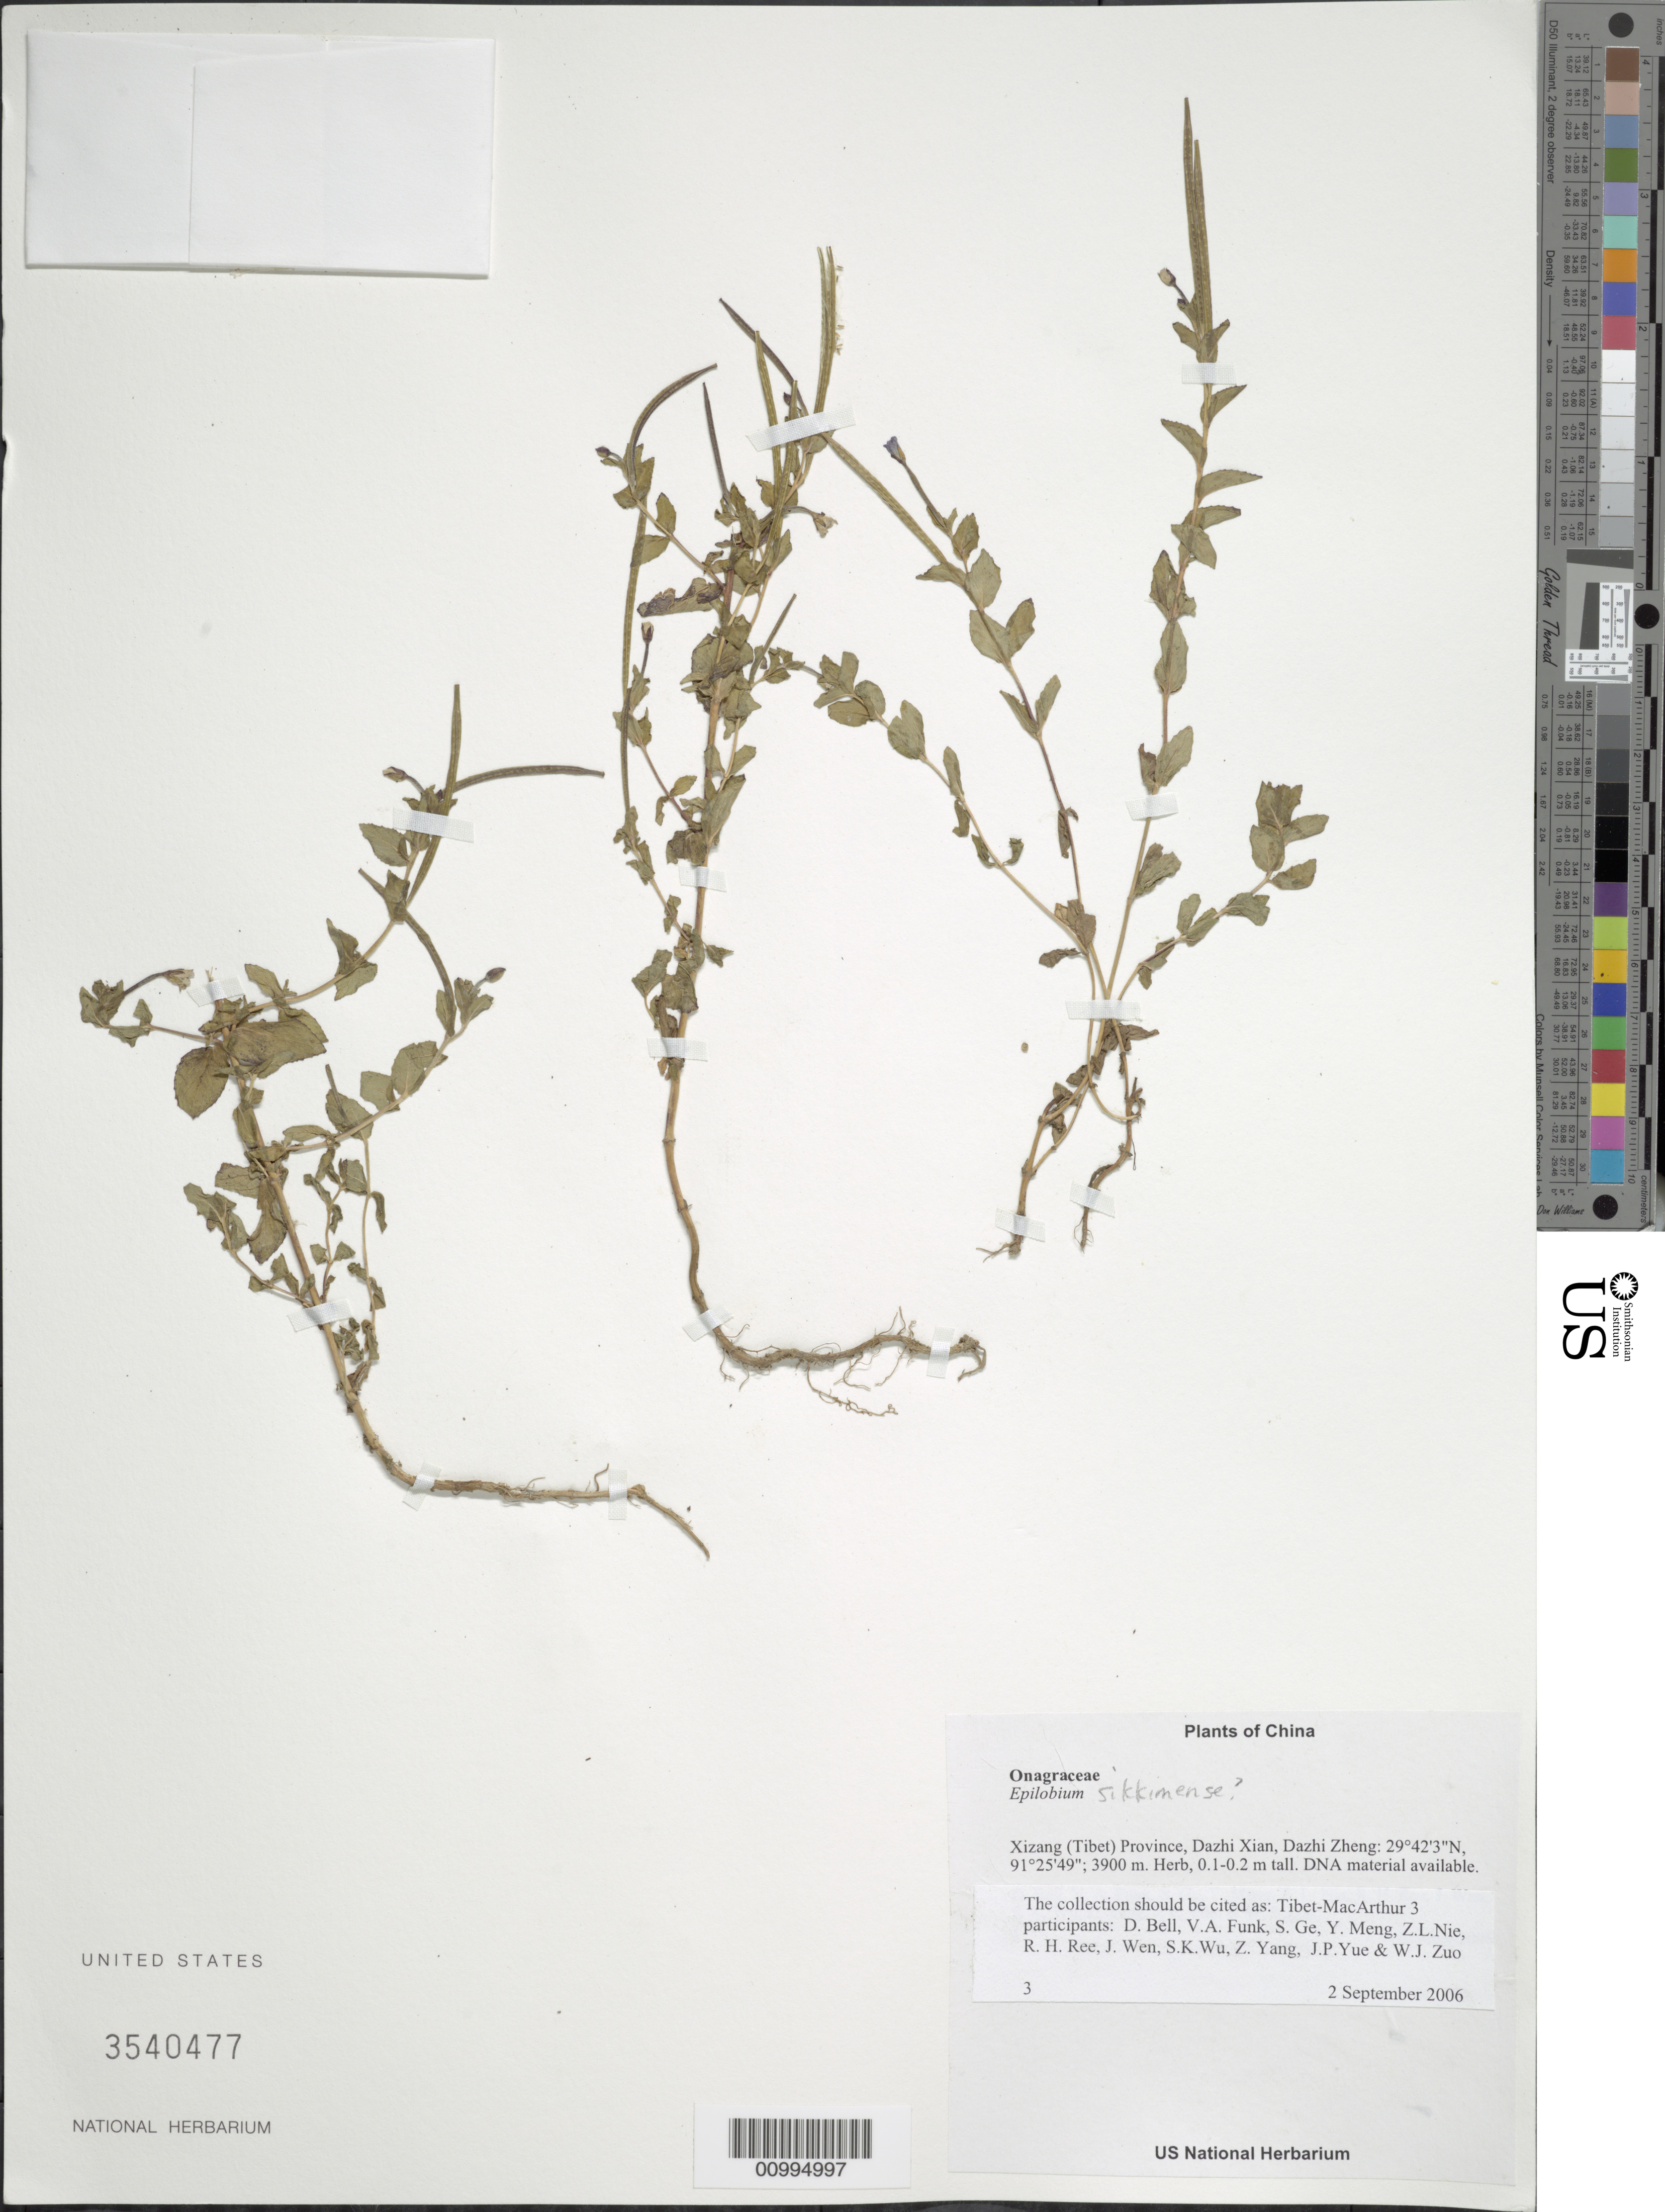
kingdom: Plantae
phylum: Tracheophyta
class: Magnoliopsida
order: Myrtales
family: Onagraceae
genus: Epilobium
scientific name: Epilobium sikkimense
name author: Hausskn.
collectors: Tibet-MacArthur, D. A. Bell, V. Funk, S. Ge, Y. Meng, Z. Nie, R. Ree, J. Wen, S. K. Wu, Z. Yang, J. Yue & W. Zuo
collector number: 3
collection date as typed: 02 Sep 2006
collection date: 2006-09-02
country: China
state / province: Xizang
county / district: Dazhi Xian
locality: Dazhi Zheng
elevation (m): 3900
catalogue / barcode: US 3540477